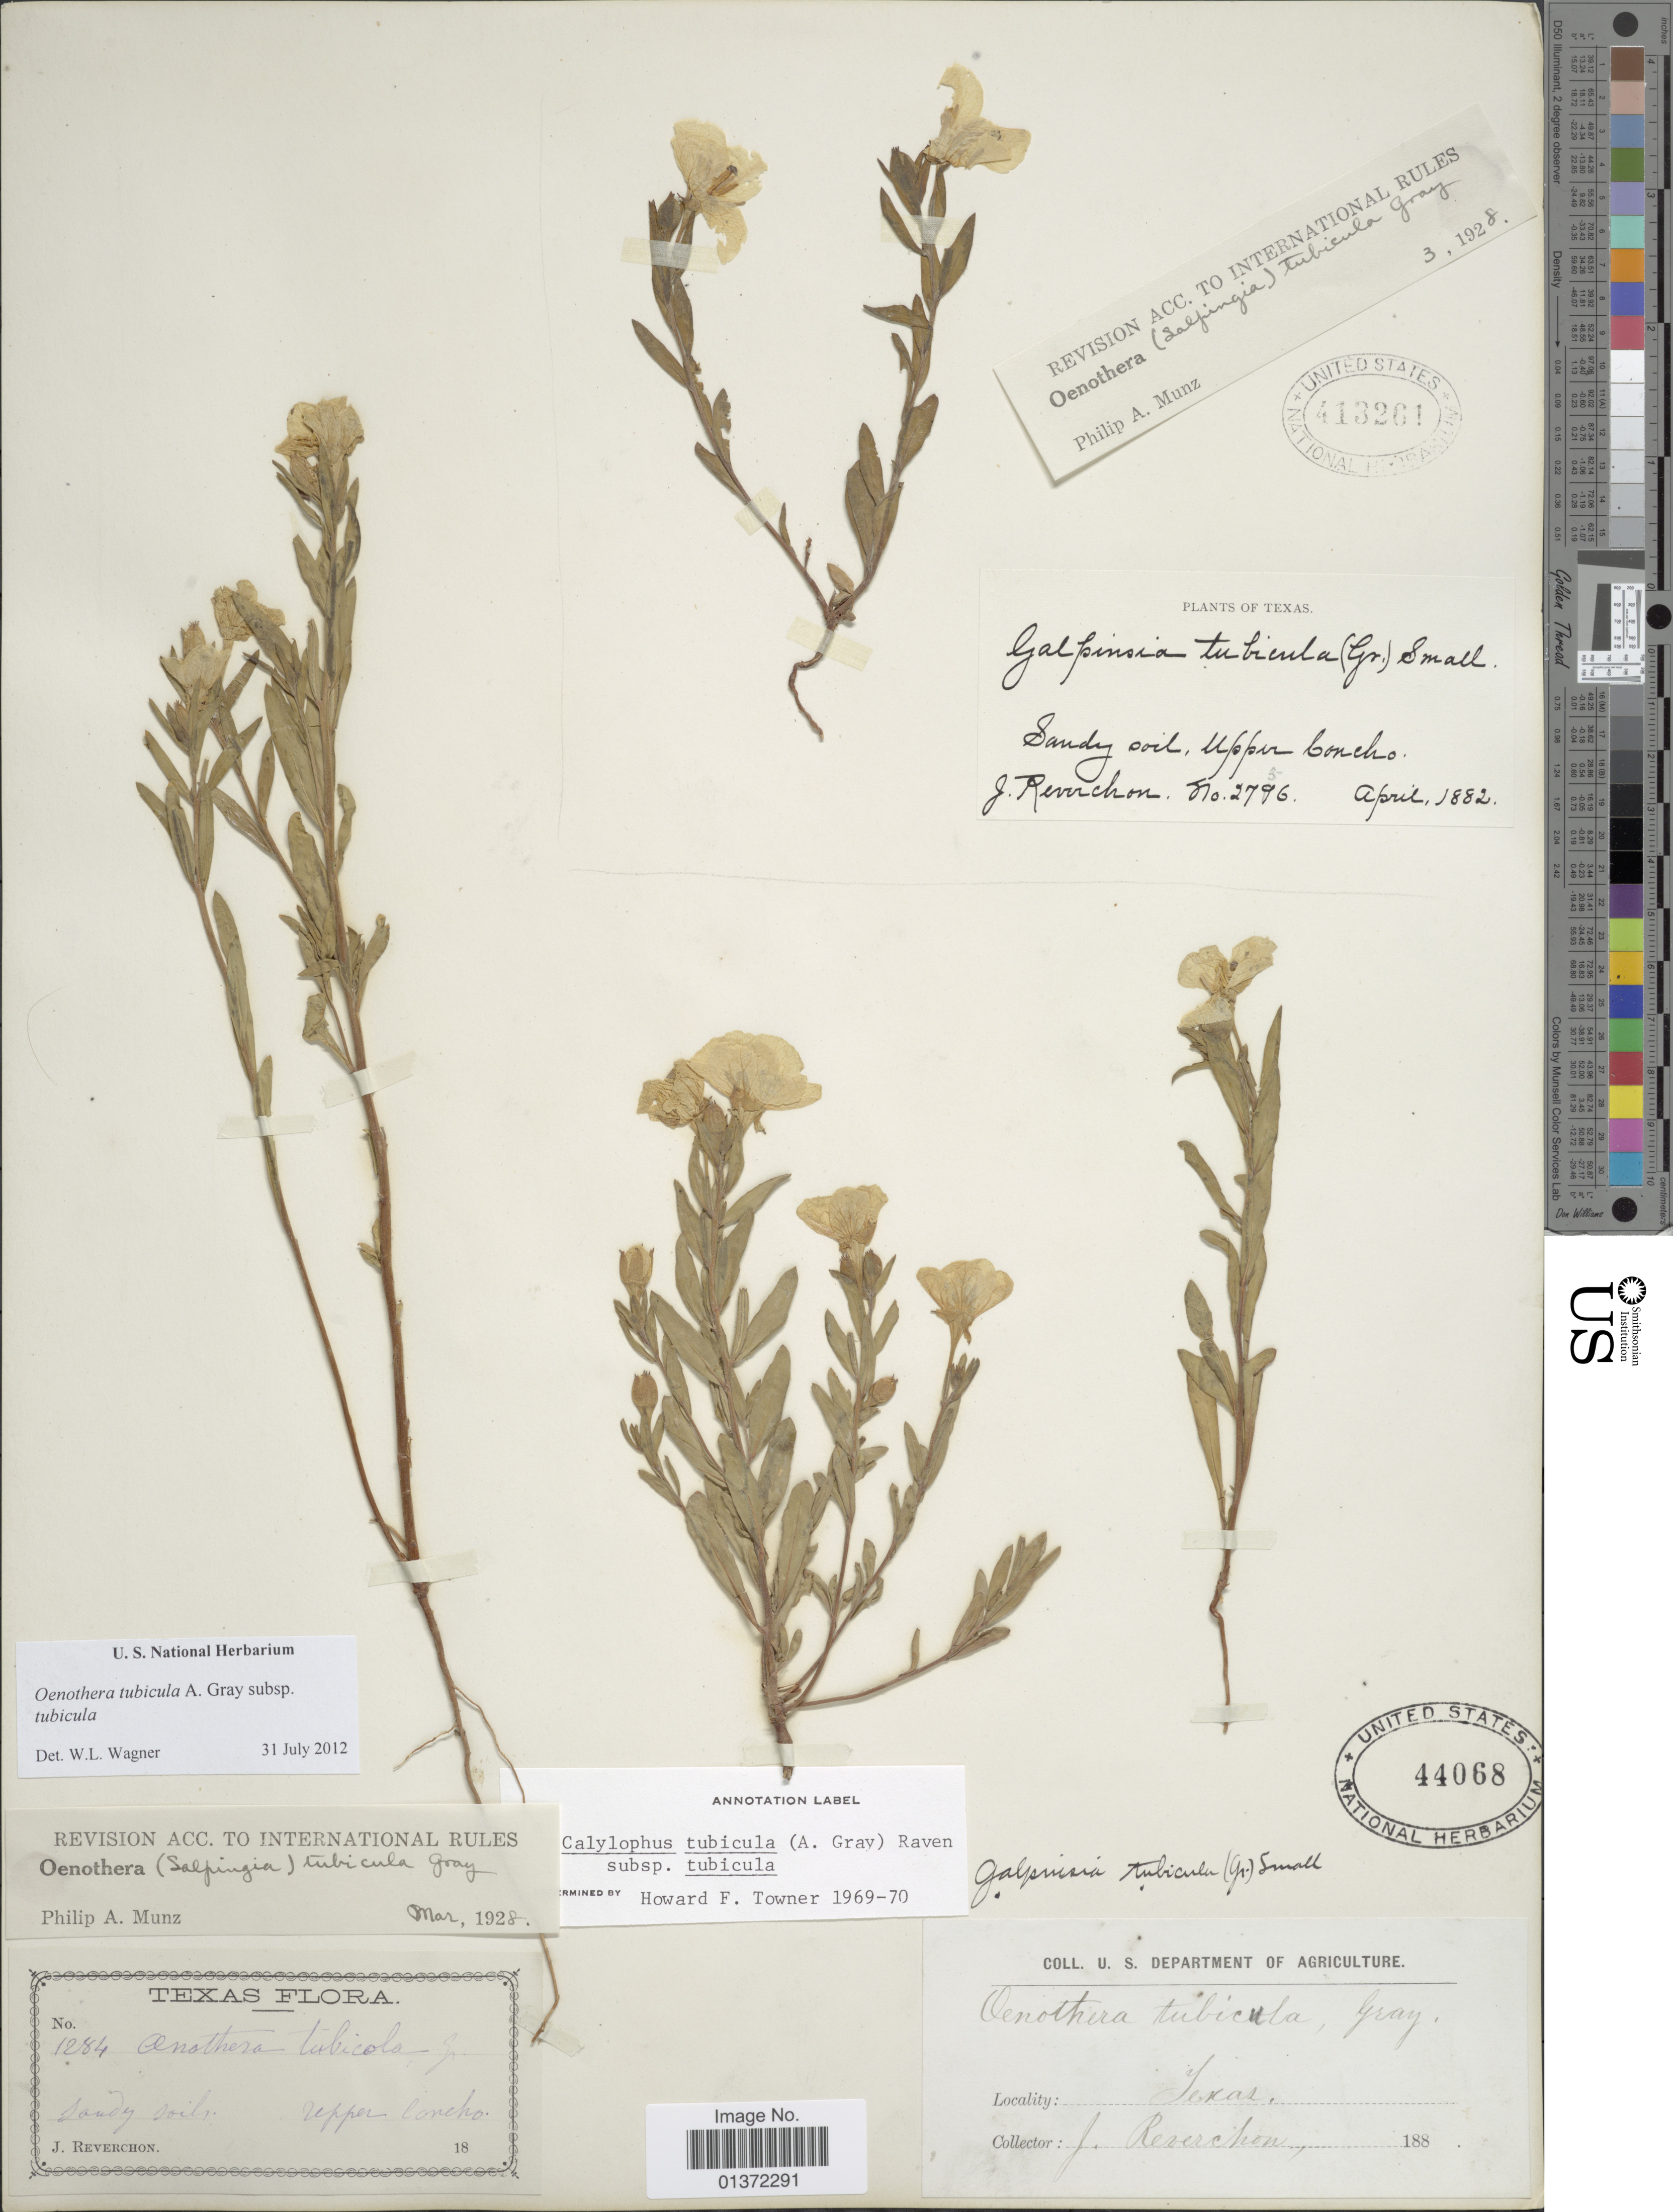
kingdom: Plantae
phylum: Tracheophyta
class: Magnoliopsida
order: Myrtales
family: Onagraceae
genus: Oenothera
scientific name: Oenothera tubicula subsp. tubicula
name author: A. Gray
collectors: J. Reverchon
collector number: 1284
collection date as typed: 188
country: United States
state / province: Texas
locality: Upper Concho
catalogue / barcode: US 44068